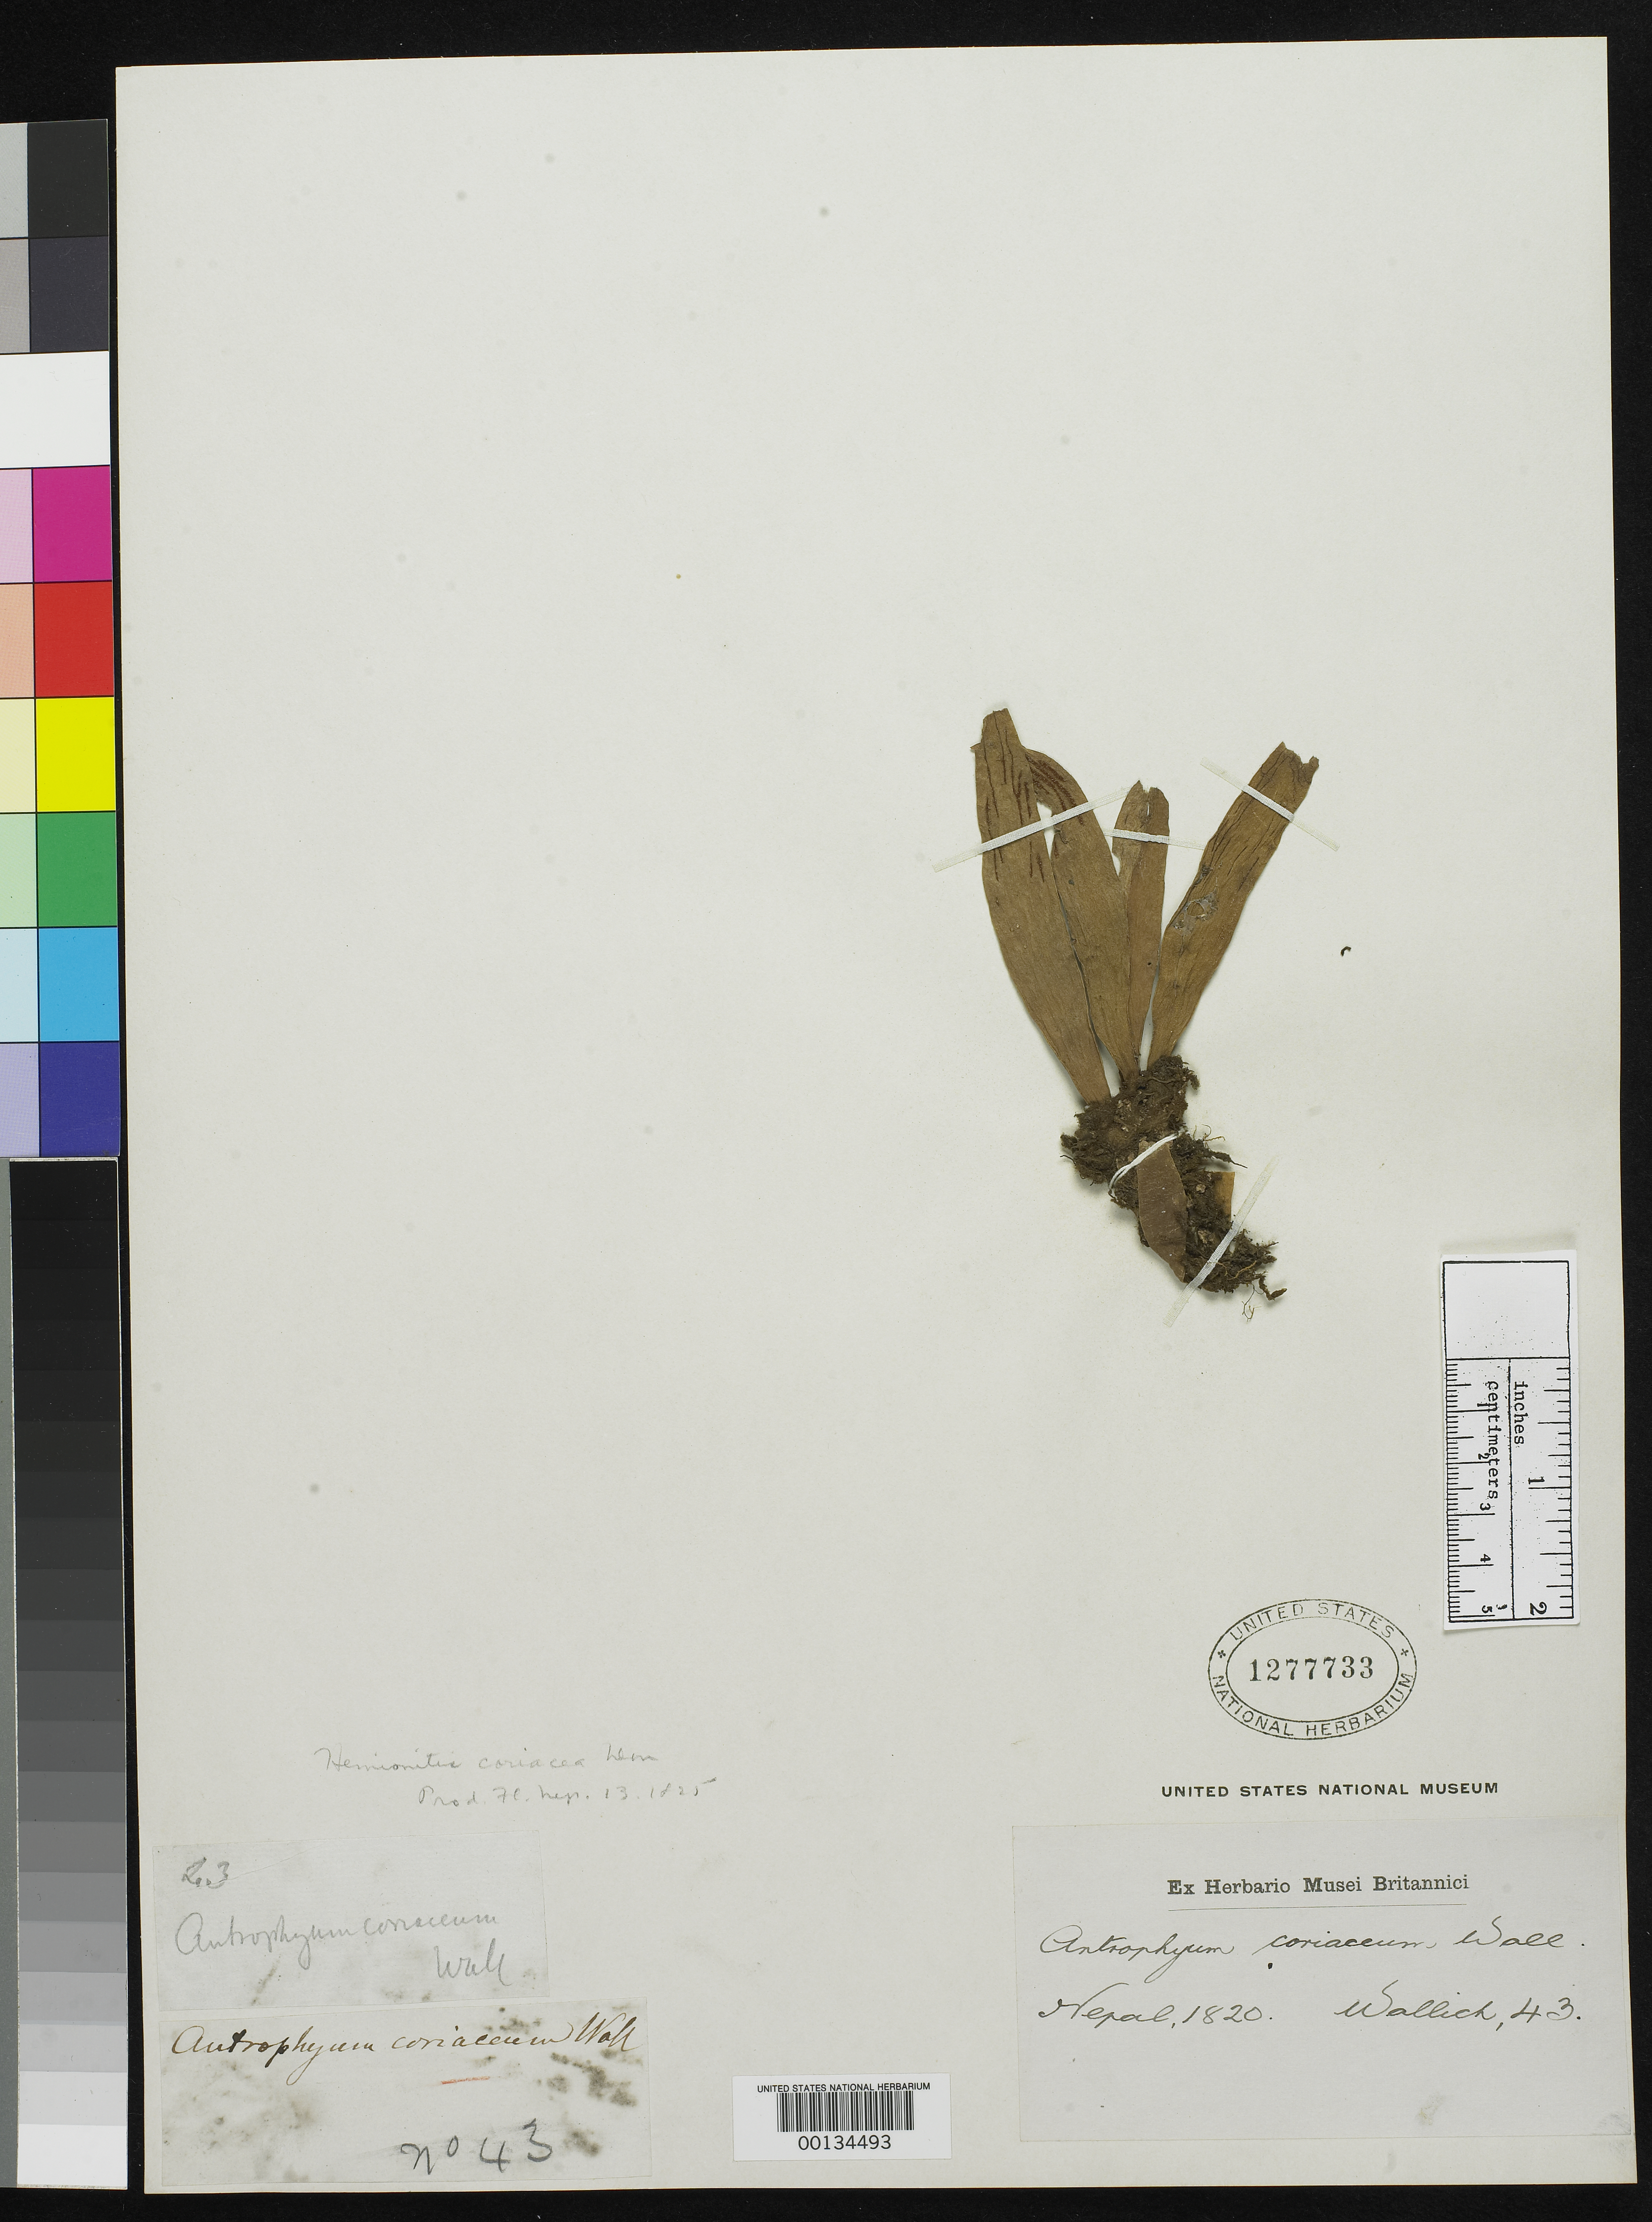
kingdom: Plantae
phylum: Tracheophyta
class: Polypodiopsida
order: Polypodiales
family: Pteridaceae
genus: Hemionitis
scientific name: Hemionitis coriacea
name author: D. Don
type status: Type Collection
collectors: N. Wallich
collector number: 43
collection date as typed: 1820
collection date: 1820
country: Nepal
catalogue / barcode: US 1277733